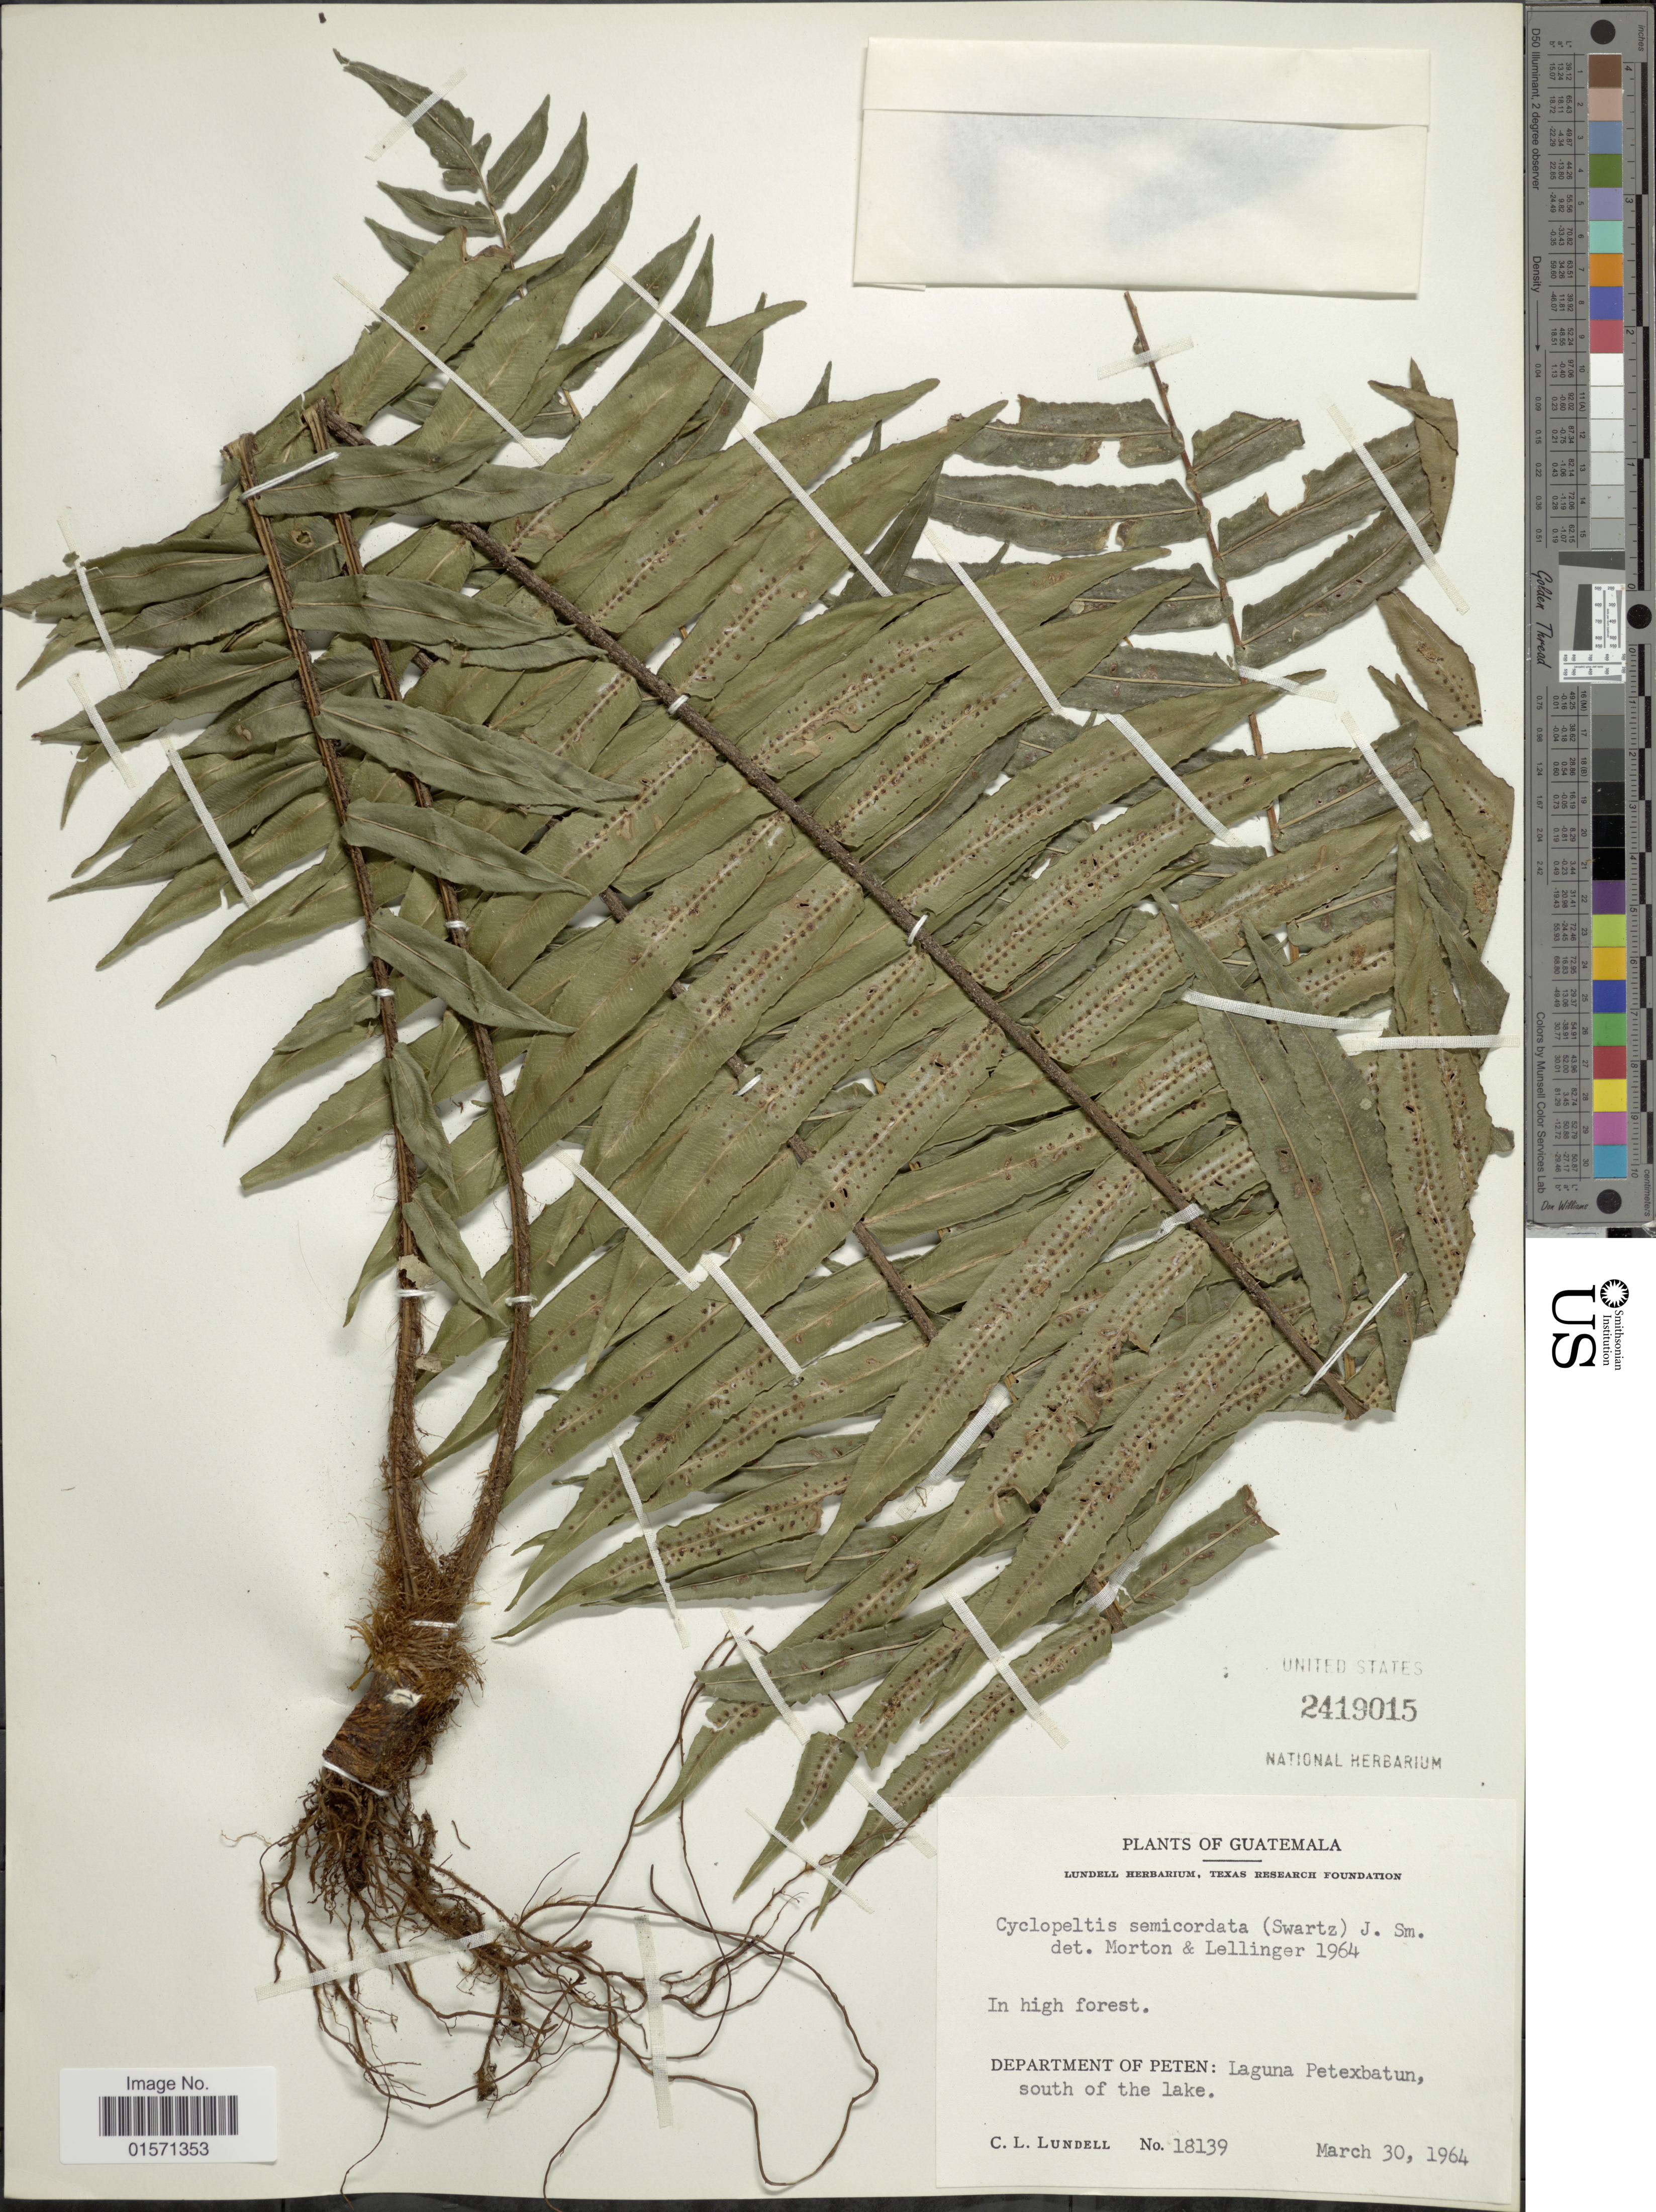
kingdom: Plantae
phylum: Tracheophyta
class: Polypodiopsida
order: Polypodiales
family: Lomariopsidaceae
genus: Cyclopeltis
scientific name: Cyclopeltis semicordata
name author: (Sw.) J. Sm.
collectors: C. L. Lundell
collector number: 18139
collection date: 1964-03-30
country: Guatemala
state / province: El Petén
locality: Department of Peten: Laguna Petexbatun, south of the lake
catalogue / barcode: US 2419015